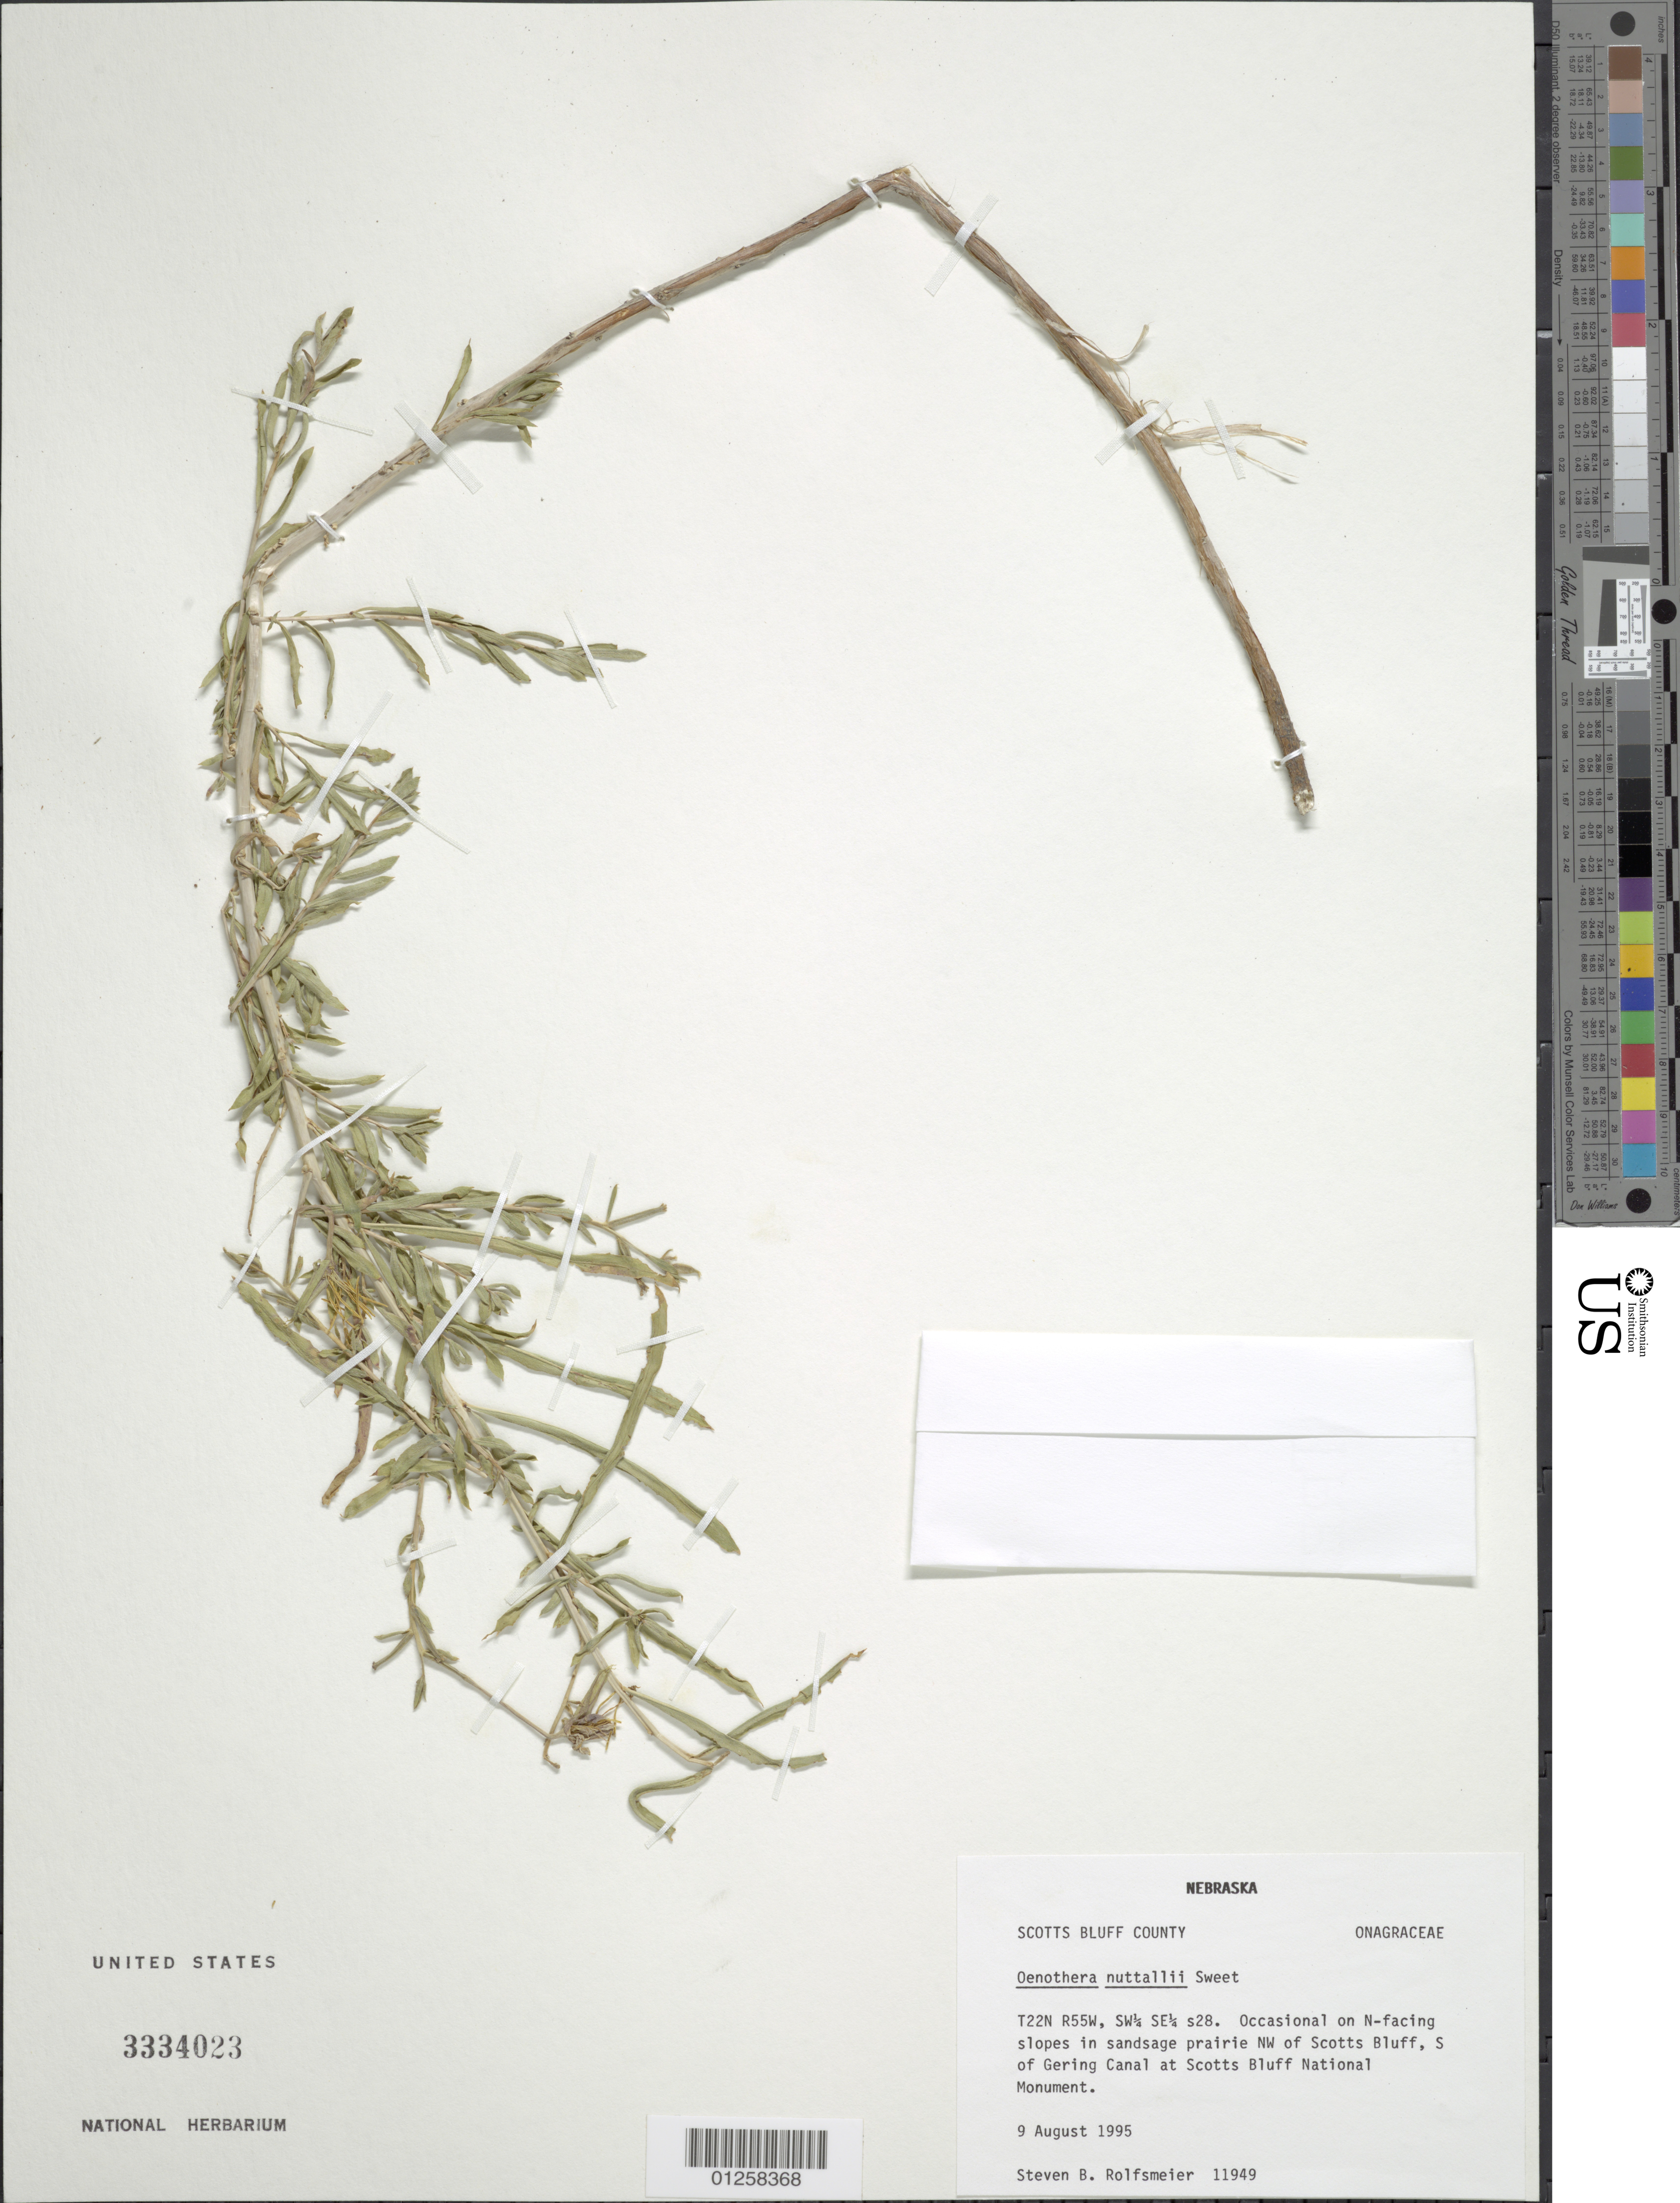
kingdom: Plantae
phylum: Tracheophyta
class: Magnoliopsida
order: Myrtales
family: Onagraceae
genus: Oenothera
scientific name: Oenothera nuttallii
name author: Sweet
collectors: S. Rolfsmeier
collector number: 11949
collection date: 1995-08-09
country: United States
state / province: Nebraska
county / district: Scotts Bluff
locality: T22N R55W, SW1/4, SE1/4 s28. Occasional on N- facing slopes in sandsage prairie NW of Scotts Bluff, S of Gering Canal at Scotts Bluff National Monument.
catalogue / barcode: US 3334023